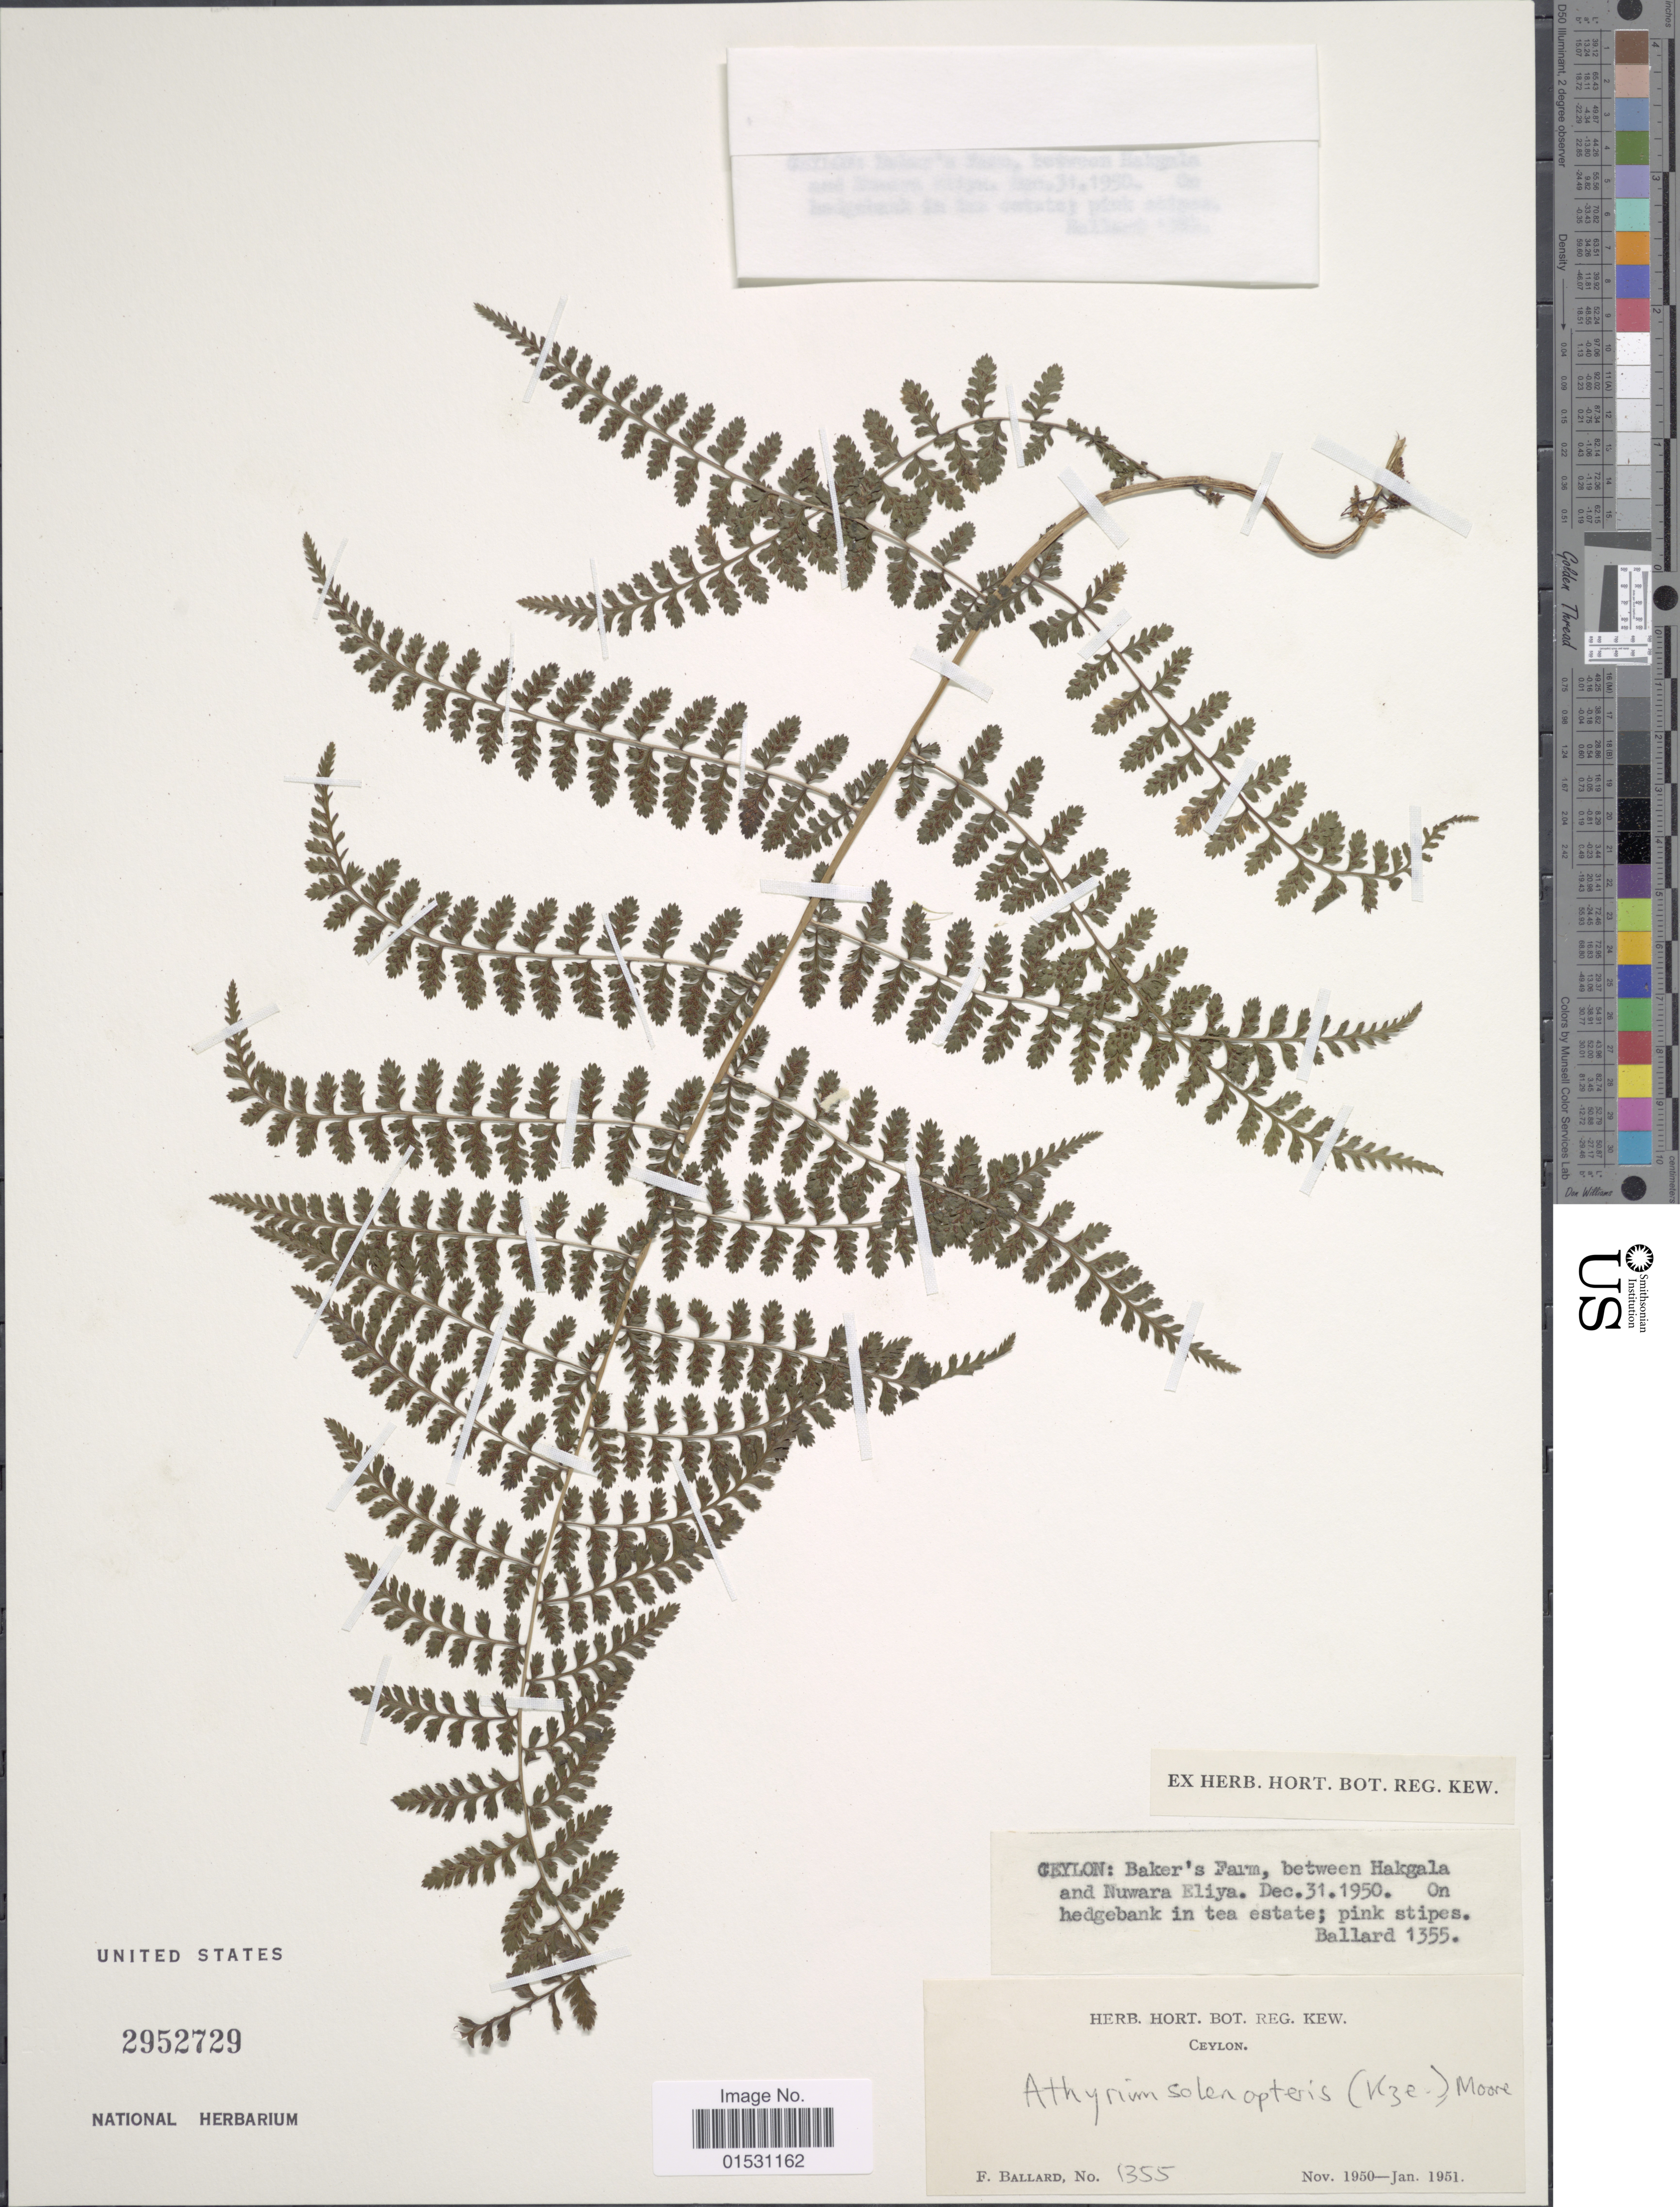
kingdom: Plantae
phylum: Tracheophyta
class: Polypodiopsida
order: Polypodiales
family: Athyriaceae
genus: Athyrium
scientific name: Athyrium solenopteris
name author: (Kunze) T. Moore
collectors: F. Ballard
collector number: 1355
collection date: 1950-12-31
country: Sri Lanka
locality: Ceylon: Baker's Farm, between Hakgala and Nuwara Eliya.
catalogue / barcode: US 2952729